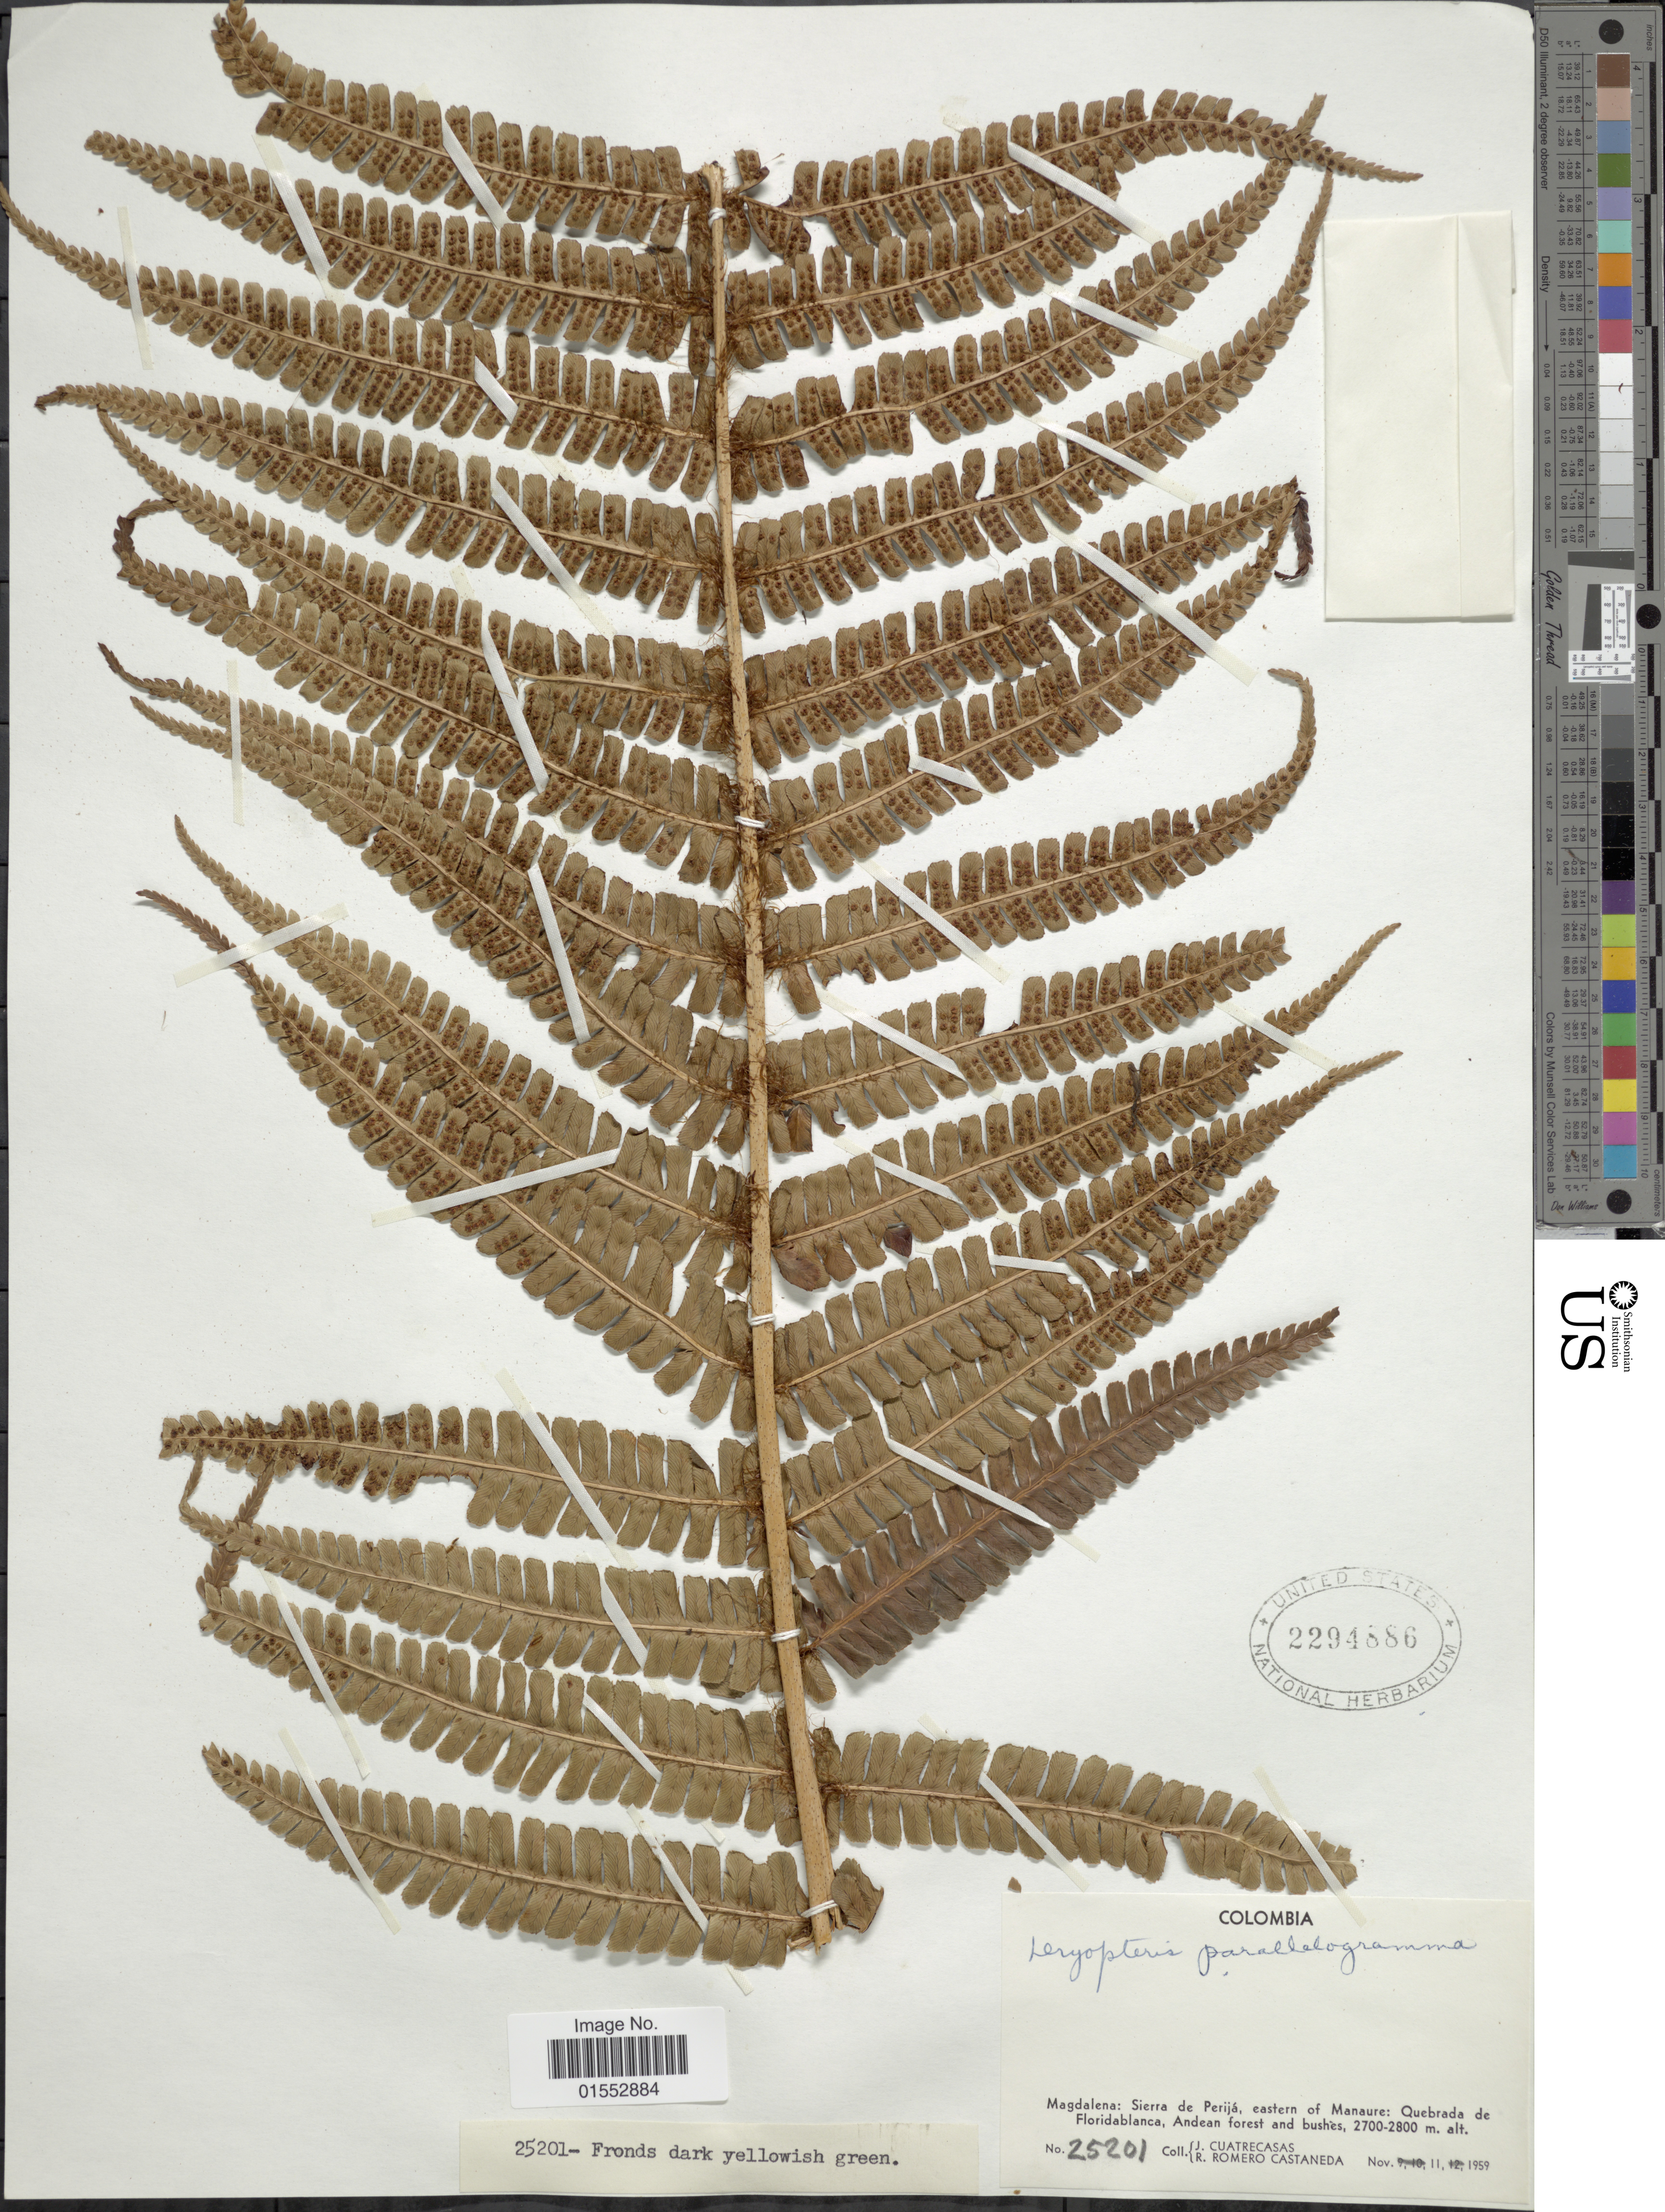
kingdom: Plantae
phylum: Tracheophyta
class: Polypodiopsida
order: Polypodiales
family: Dryopteridaceae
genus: Dryopteris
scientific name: Dryopteris wallichiana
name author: (Spreng.) Hyl.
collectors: J. Cuatrecasas & R. Romero Castañeda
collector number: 25201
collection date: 1959-11-11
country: Colombia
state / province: Magdalena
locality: Magdalena: Sierra de Perija, eastern of Manaure: Quebrada de Floridablanca, Andean forest and bushes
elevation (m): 2700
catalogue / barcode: US 2294886